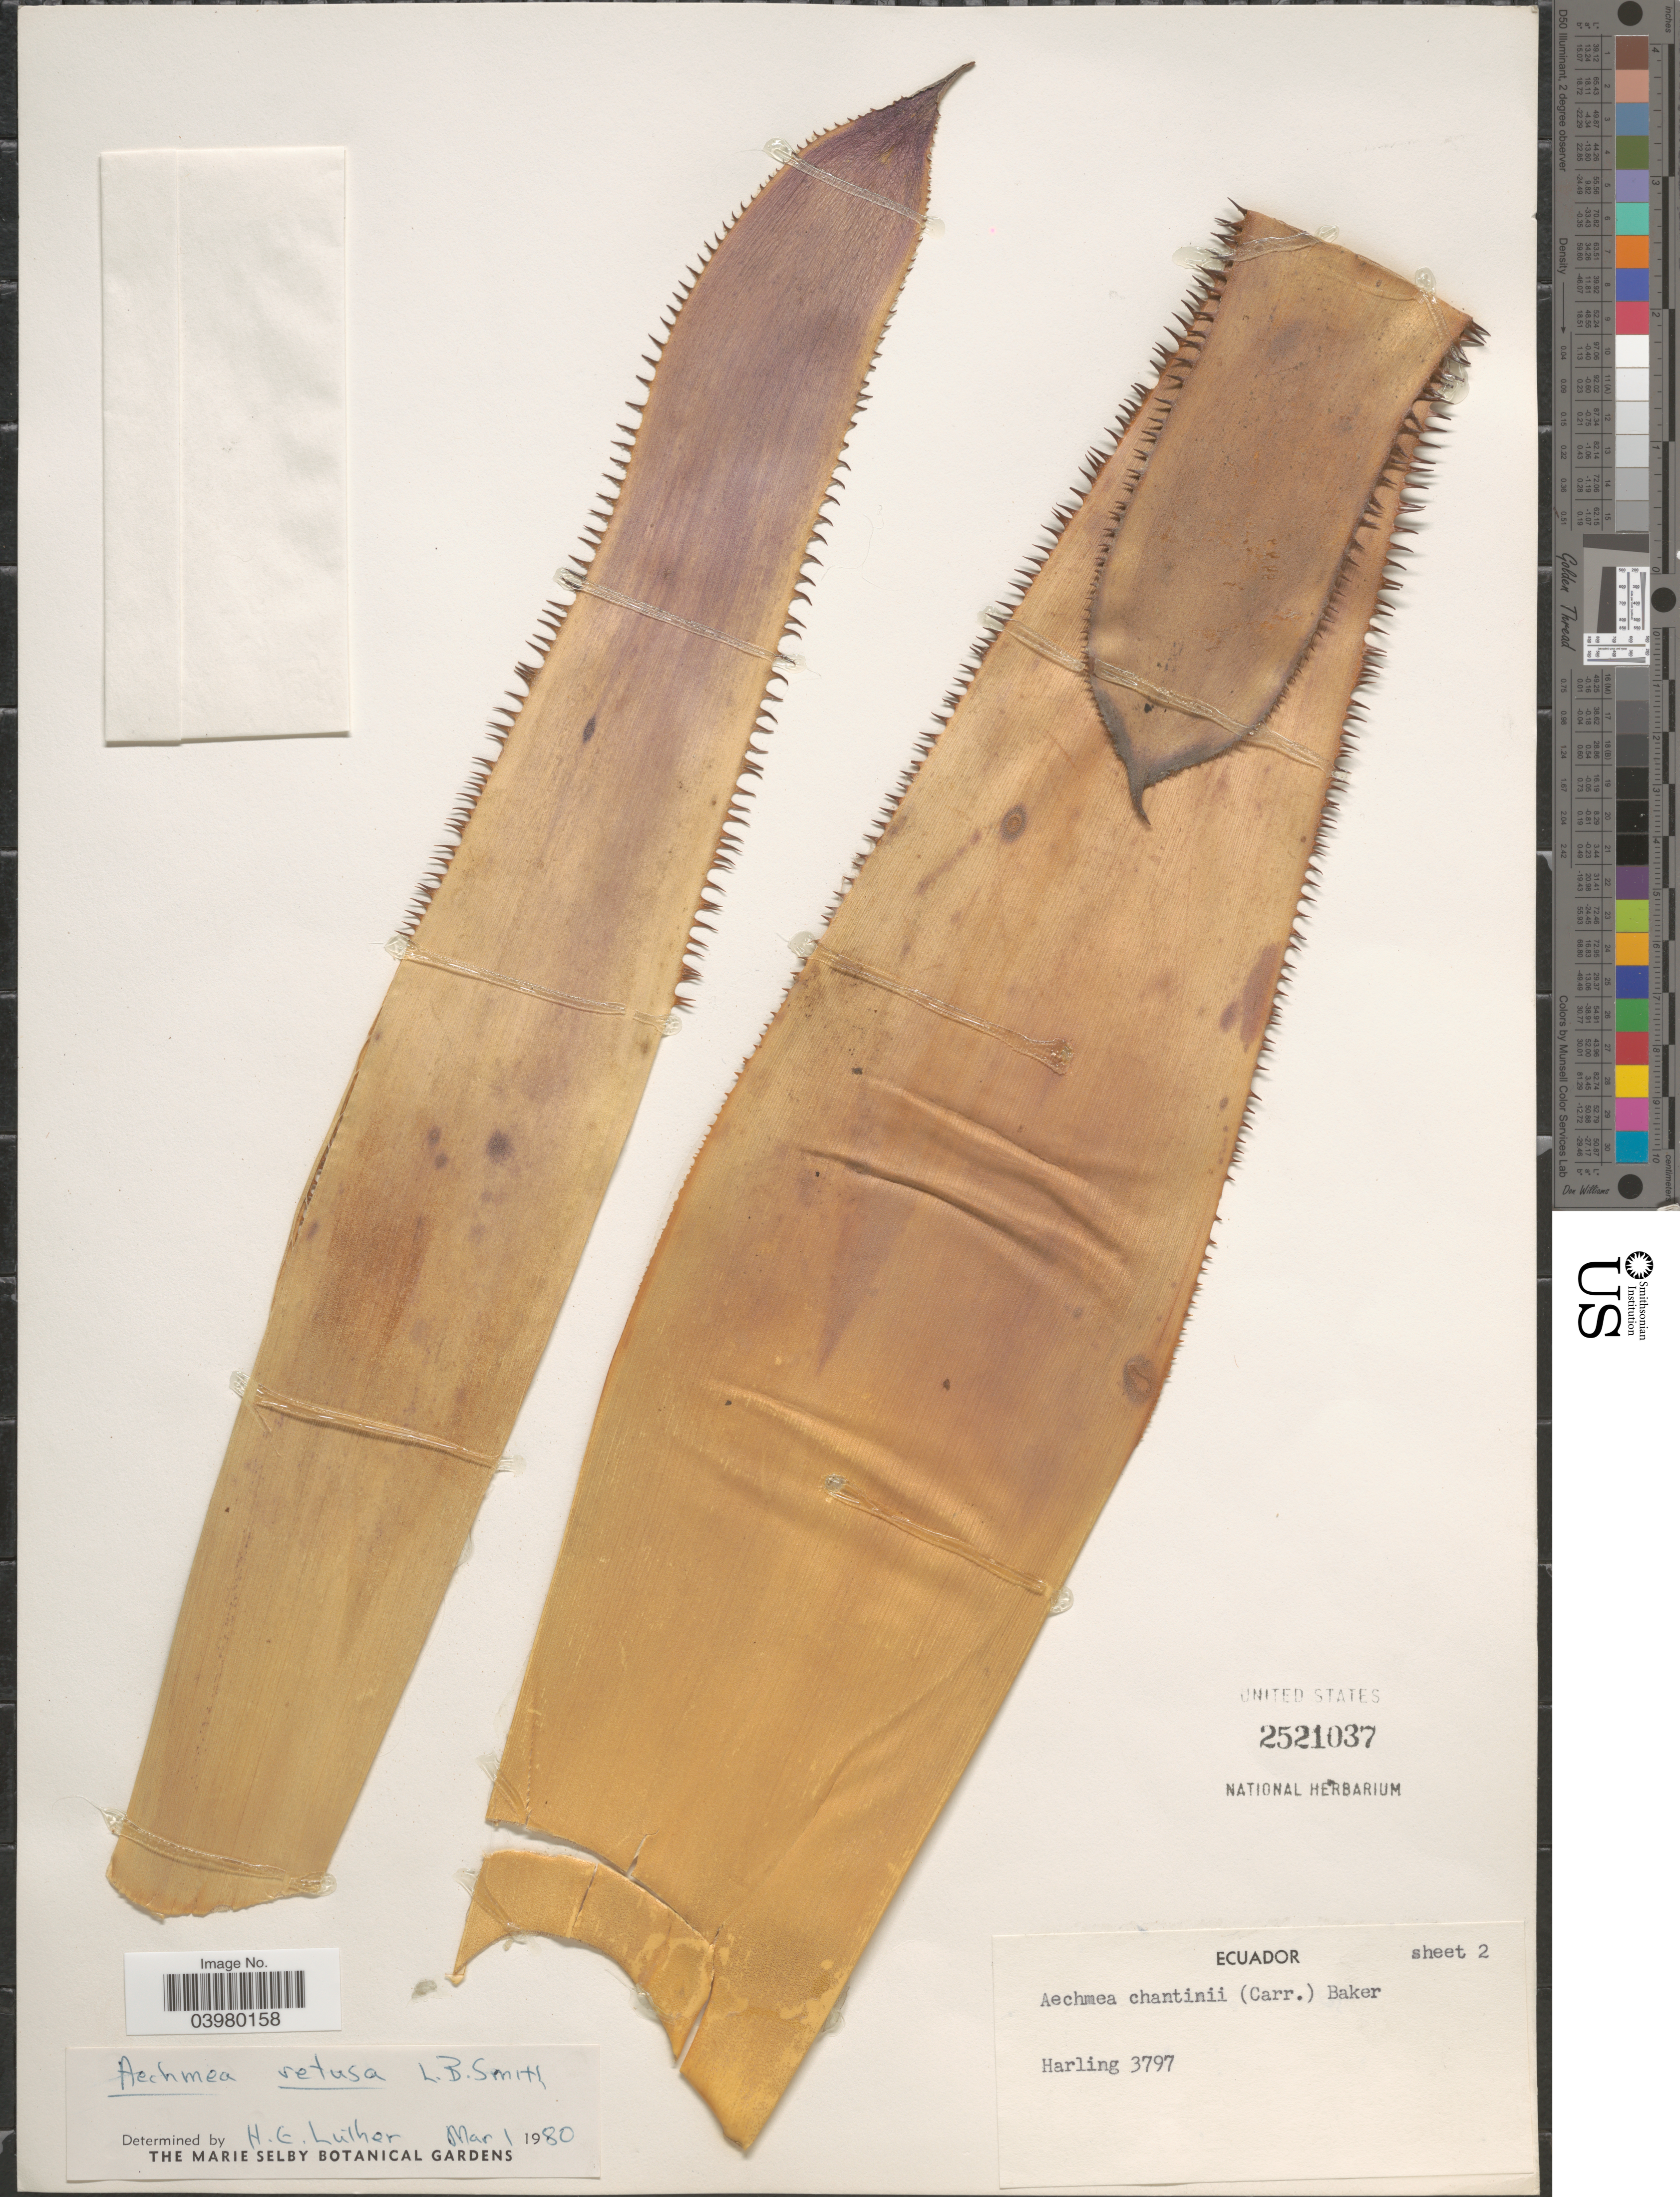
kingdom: Plantae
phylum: Tracheophyta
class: Liliopsida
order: Poales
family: Bromeliaceae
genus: Aechmea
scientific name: Aechmea retusa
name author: L.B. Sm.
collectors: G. Harling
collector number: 3797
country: Ecuador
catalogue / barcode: US 2521037